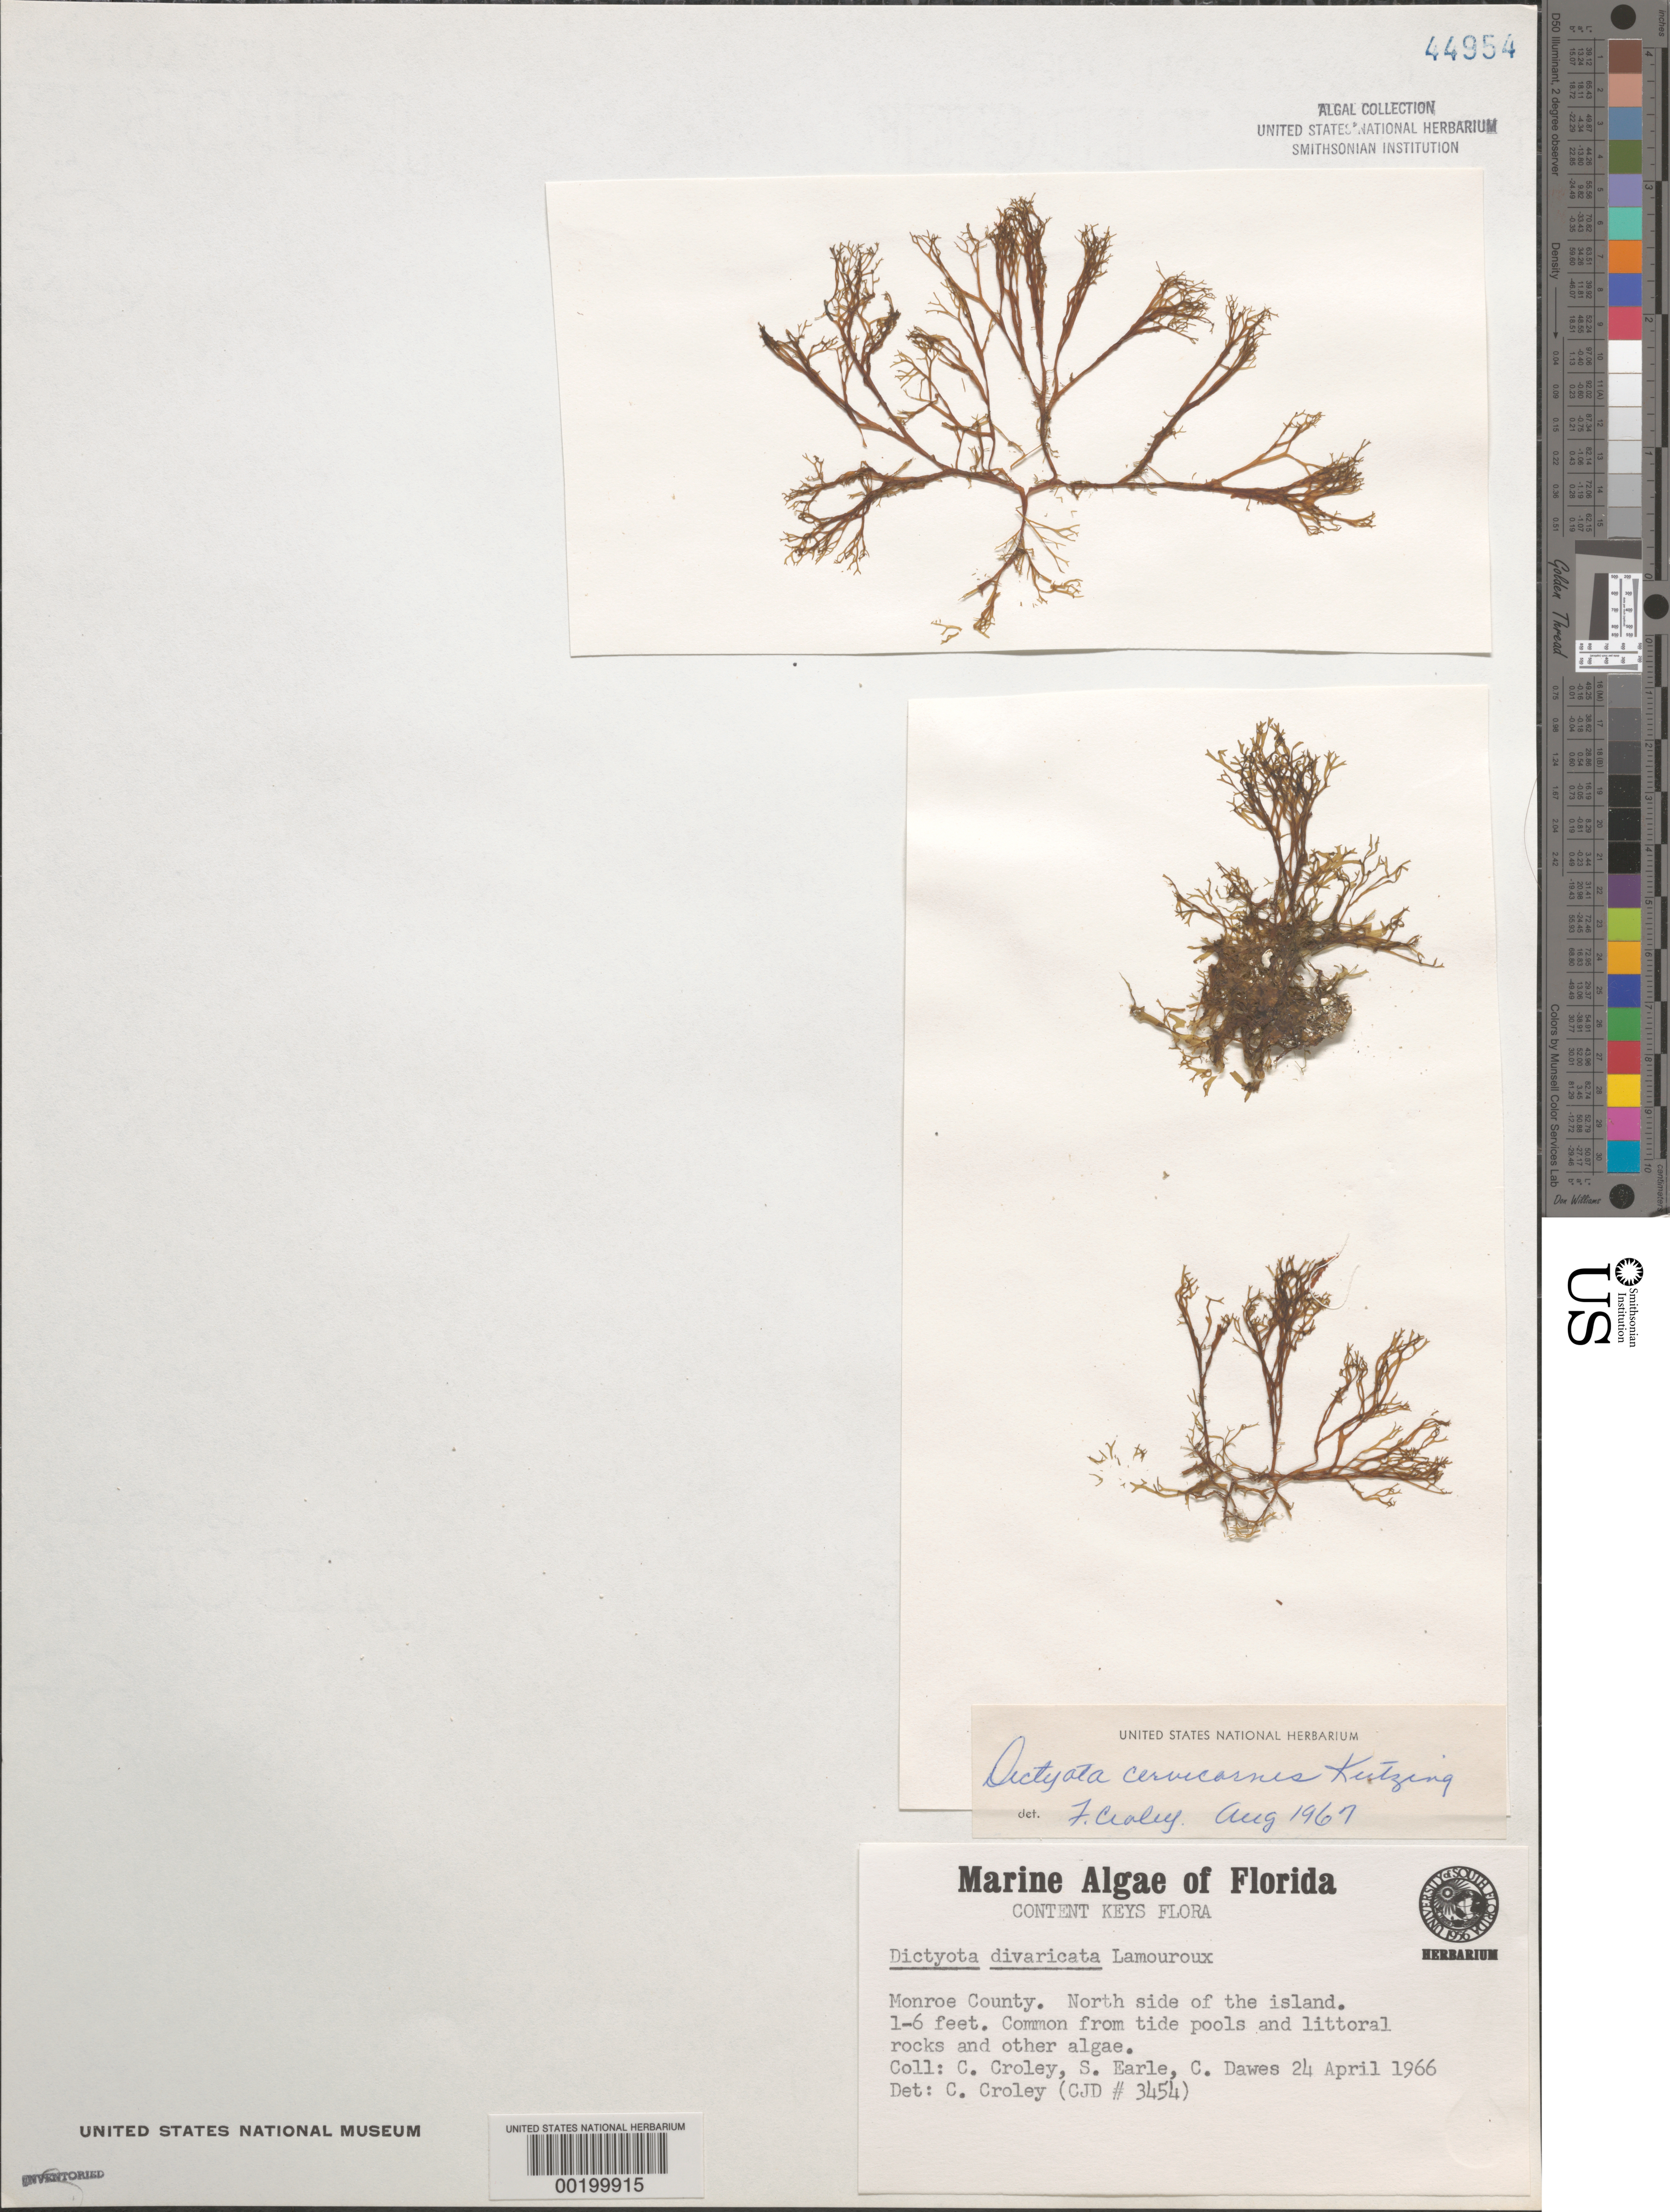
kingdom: Chromista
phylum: Ochrophyta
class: Phaeophyceae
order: Dictyotales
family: Dictyotaceae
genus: Dictyota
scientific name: Dictyota cervicornis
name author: Kütz.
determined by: Croley, F. C.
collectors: F. C. Croley, S. A. Earle & C. Dawes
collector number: Cjd 3454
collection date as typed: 24 Apr 1966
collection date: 1966-04-24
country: United States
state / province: Florida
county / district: Monroe County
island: Content Keys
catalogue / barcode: US 44954